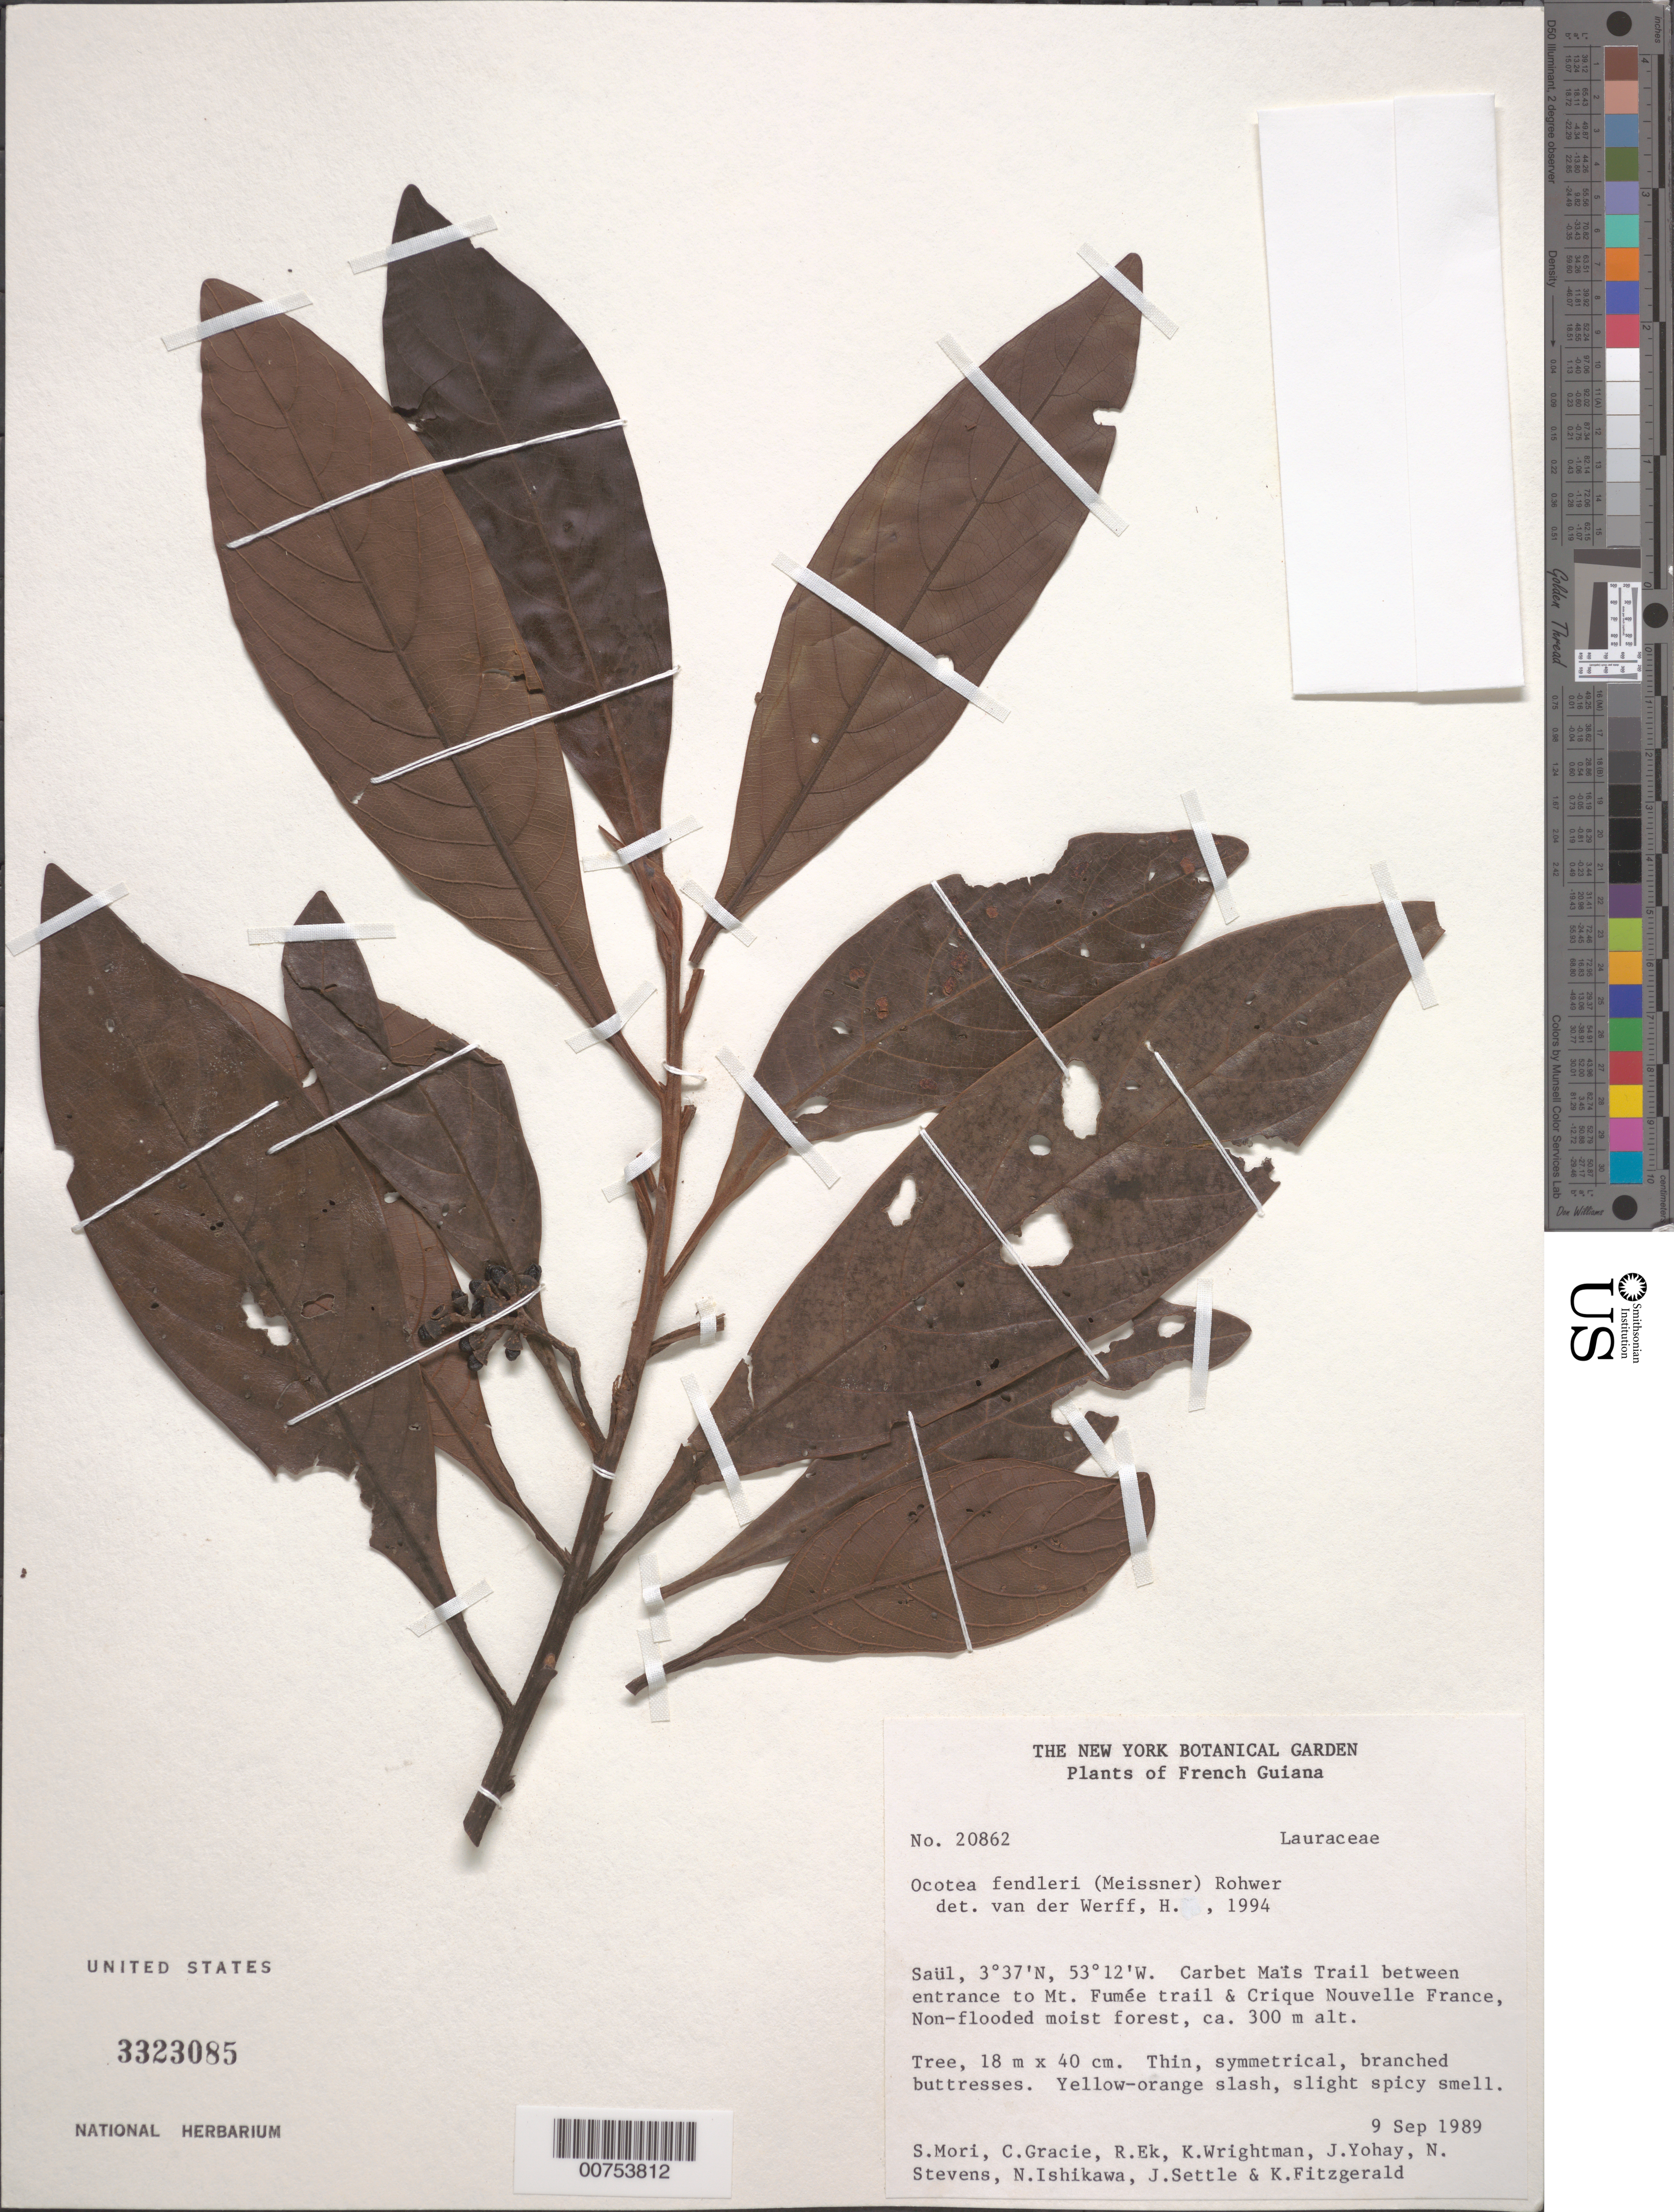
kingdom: Plantae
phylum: Tracheophyta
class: Magnoliopsida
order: Laurales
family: Lauraceae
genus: Ocotea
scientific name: Ocotea fendleri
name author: (Meisn.) Rohwer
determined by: van der Werff, H., (MO), Missouri Botanical Garden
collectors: S. Mori & C. A. Gracie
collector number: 20862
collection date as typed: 9-Sep-89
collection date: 1989-09-09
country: French Guiana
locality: Saül, Carbet Maïs Trail, betw. Mt. Fumée trail entrance and Crique Nouvelle France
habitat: Non-flooded moist forest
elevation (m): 300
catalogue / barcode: US 3323085